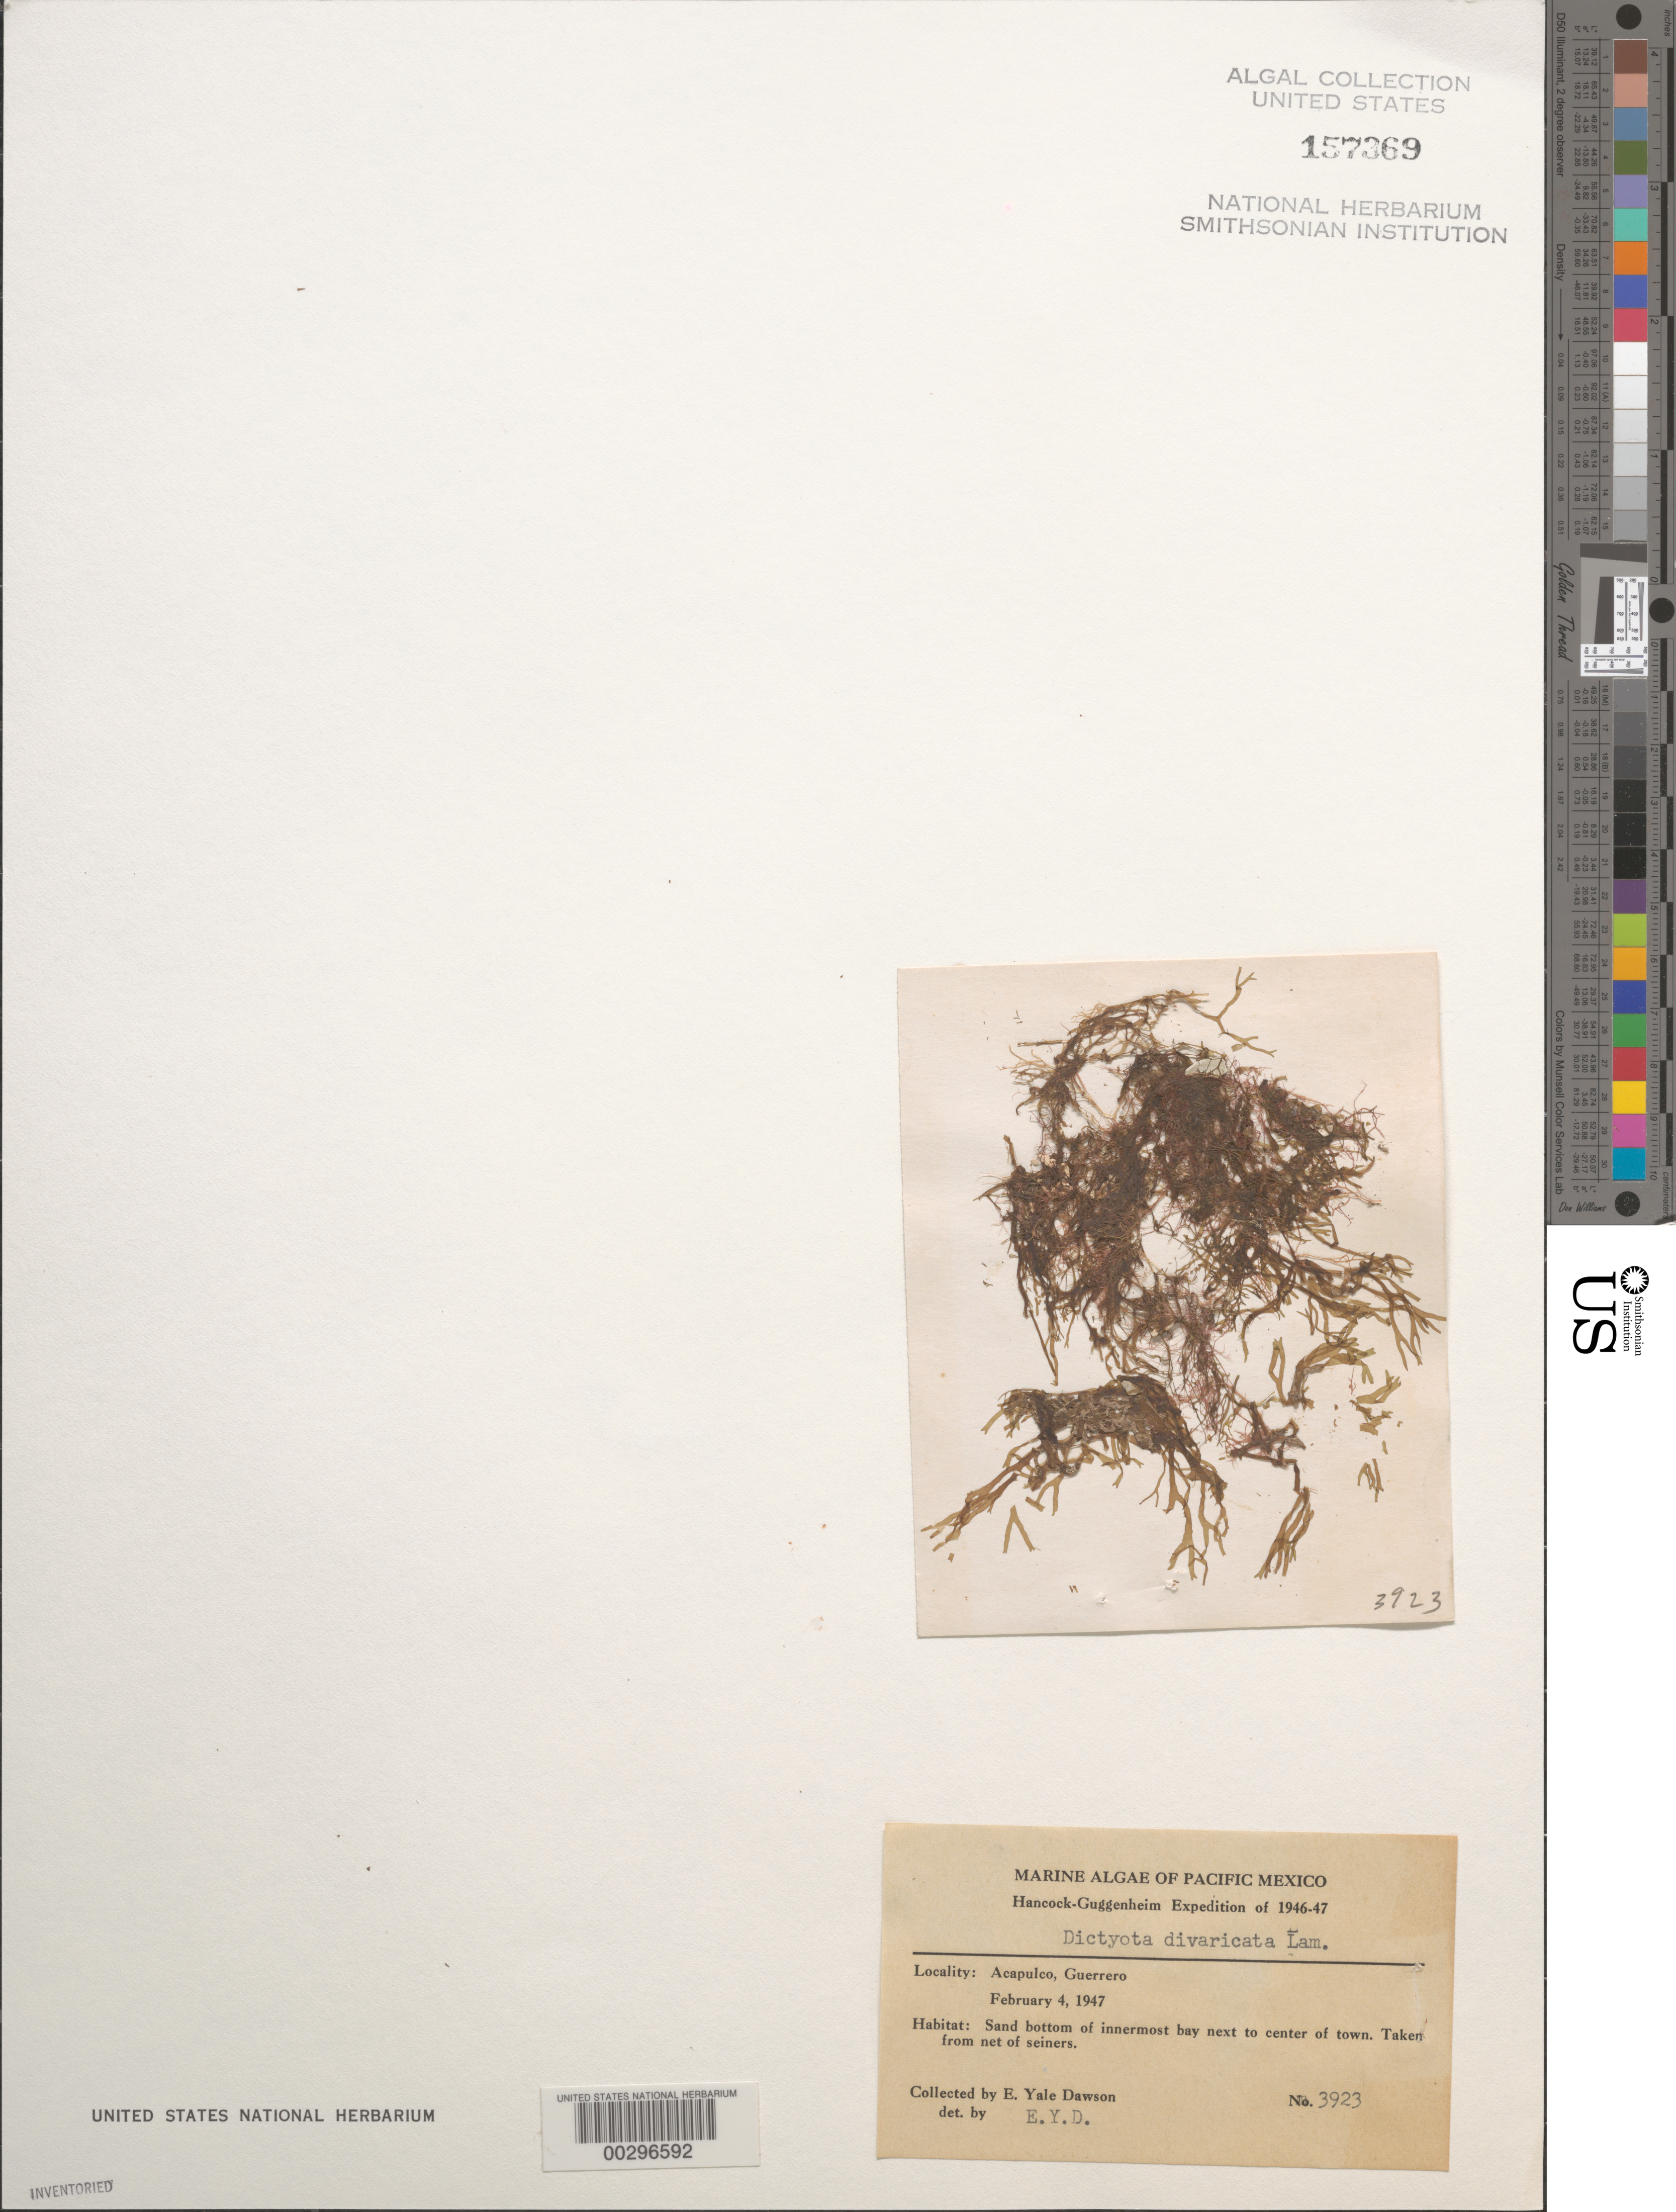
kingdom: Chromista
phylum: Ochrophyta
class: Phaeophyceae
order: Dictyotales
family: Dictyotaceae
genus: Dictyota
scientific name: Dictyota divaricata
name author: J.V.Lamouroux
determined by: Dawson, E. Y.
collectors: E. Y. Dawson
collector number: EYD 3923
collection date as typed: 04 February 1947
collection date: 1947-02-04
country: Mexico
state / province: Guerrero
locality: Acapulco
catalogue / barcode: US 157369